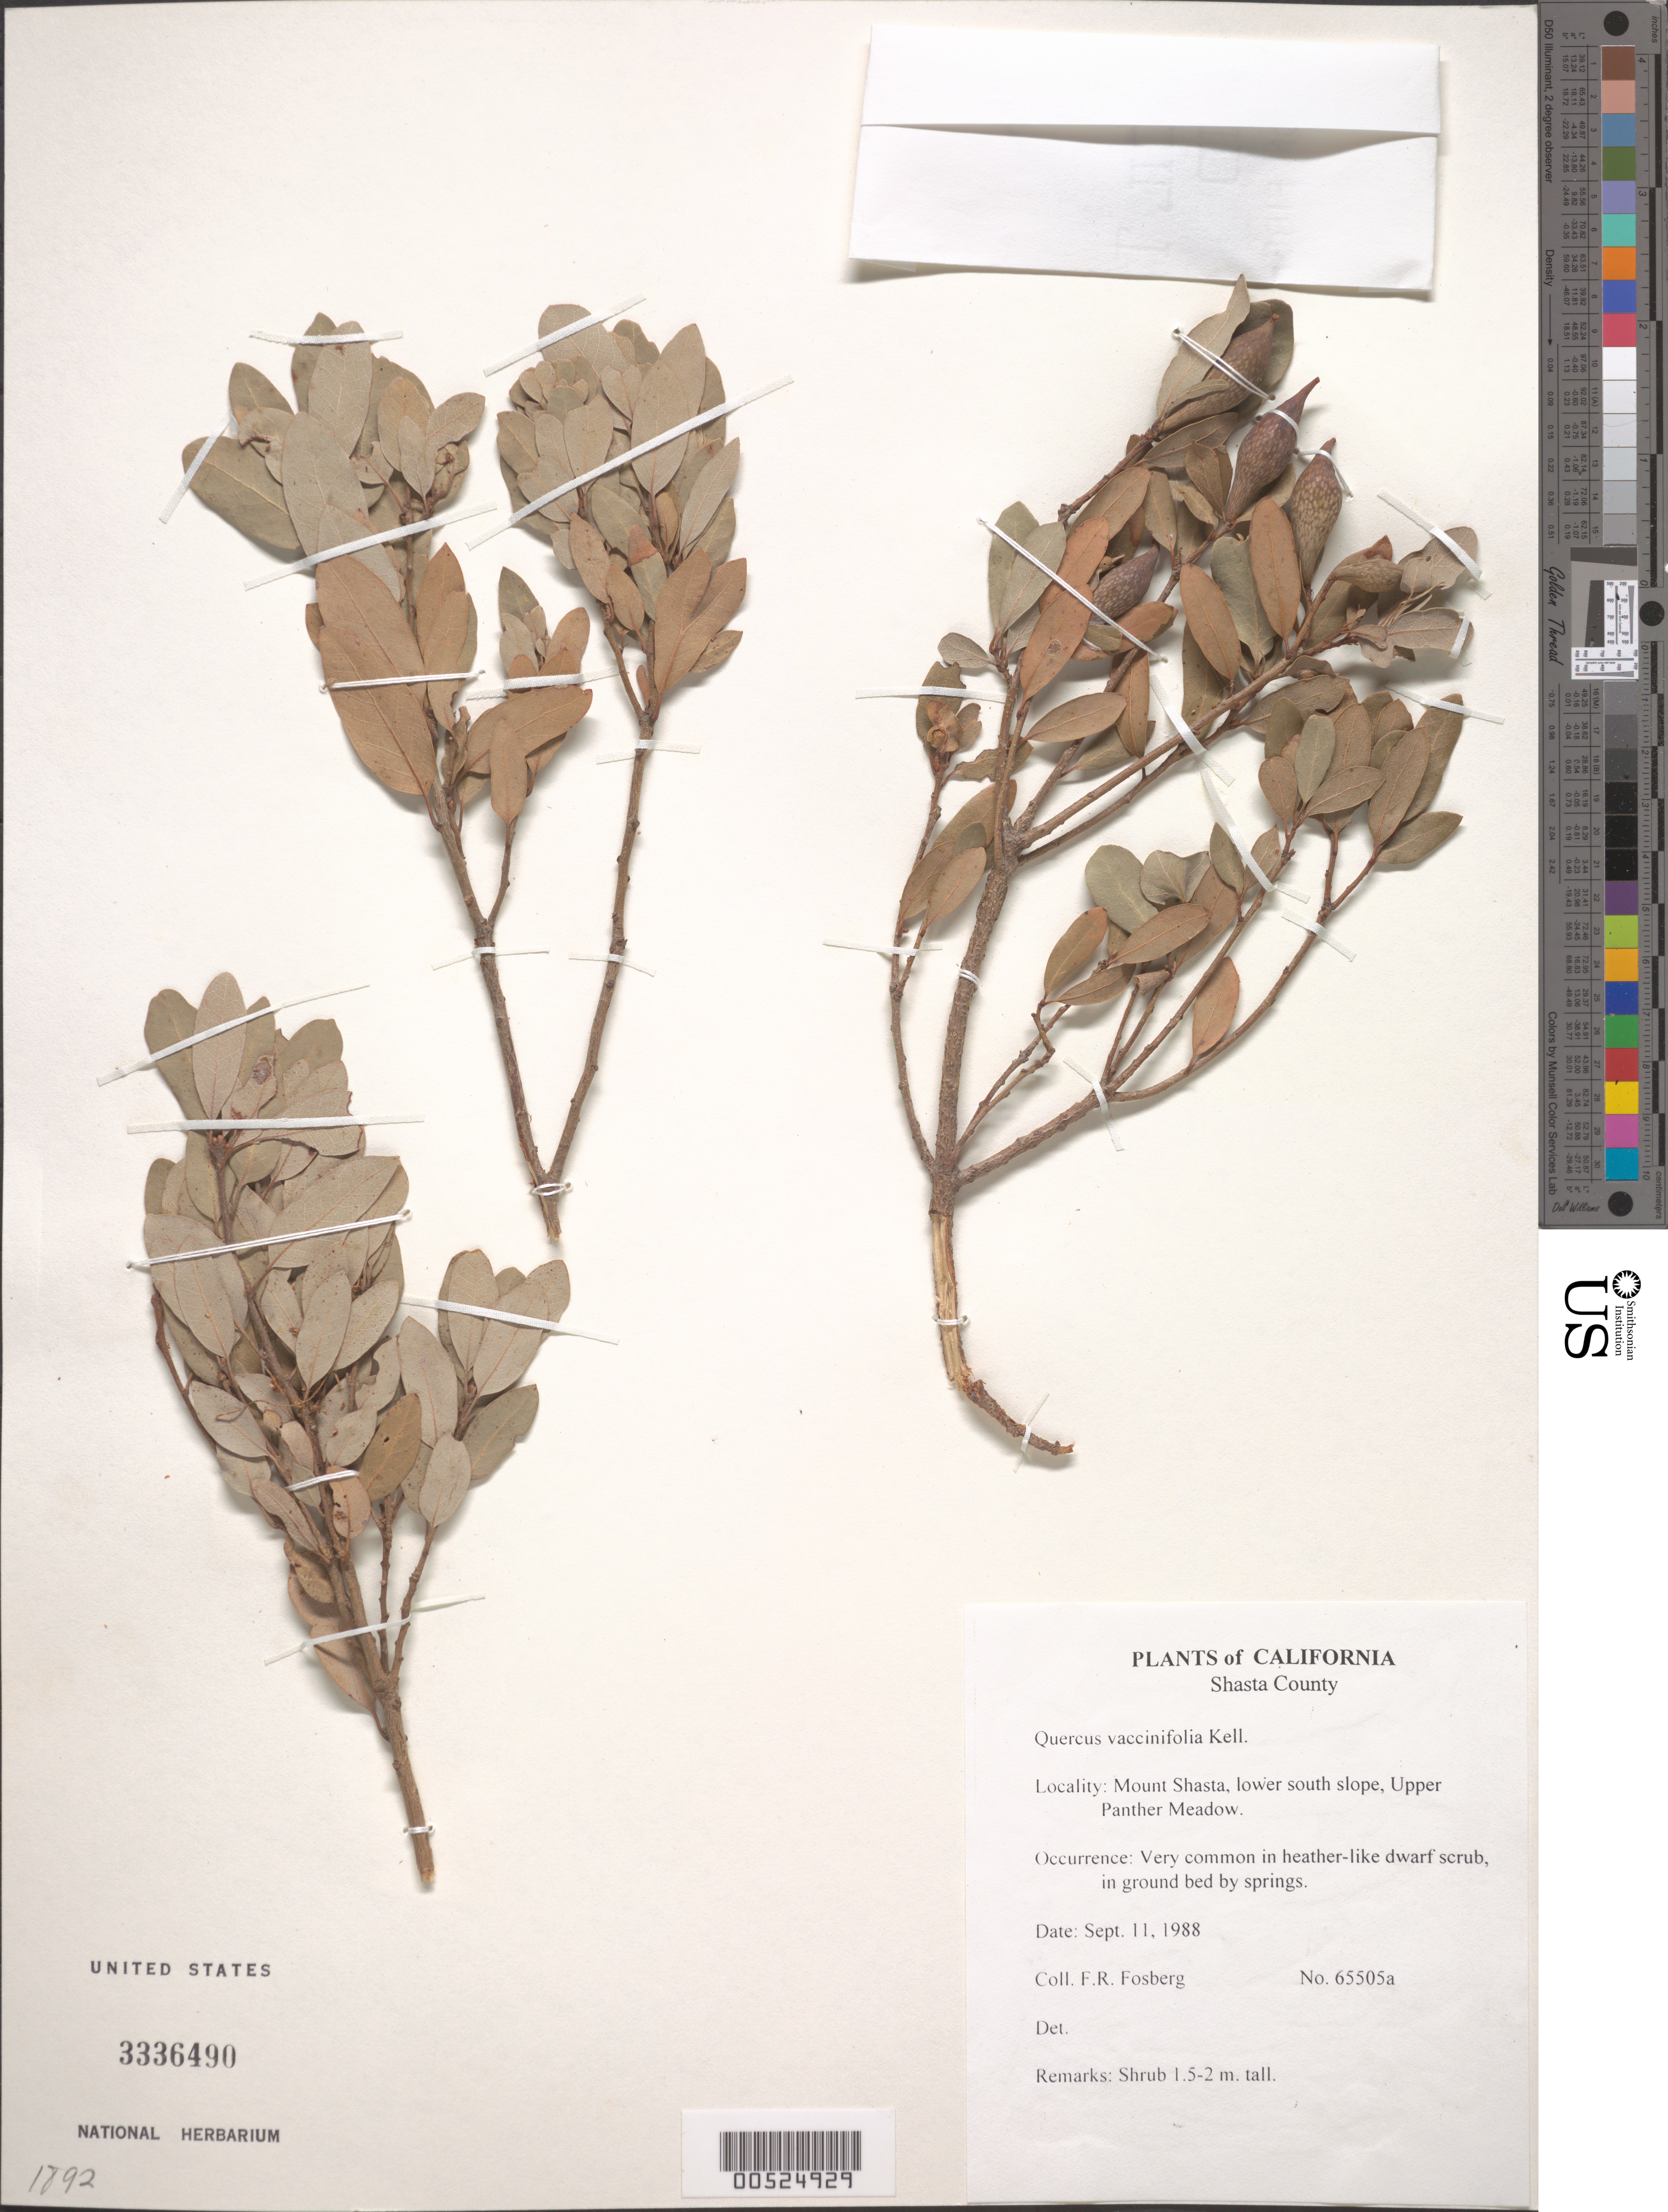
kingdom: Plantae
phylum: Tracheophyta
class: Magnoliopsida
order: Fagales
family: Fagaceae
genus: Quercus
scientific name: Quercus vacciniifolia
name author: Kellogg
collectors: F. R. Fosberg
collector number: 65505a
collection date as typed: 11 Sep 1988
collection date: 1988-09-11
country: United States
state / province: California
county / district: Shasta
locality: Mount shasta, lower south slope, upper panther meadow.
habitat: Common in heather-like dwarf scrub, in ground bed by springs.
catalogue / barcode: US 3336490